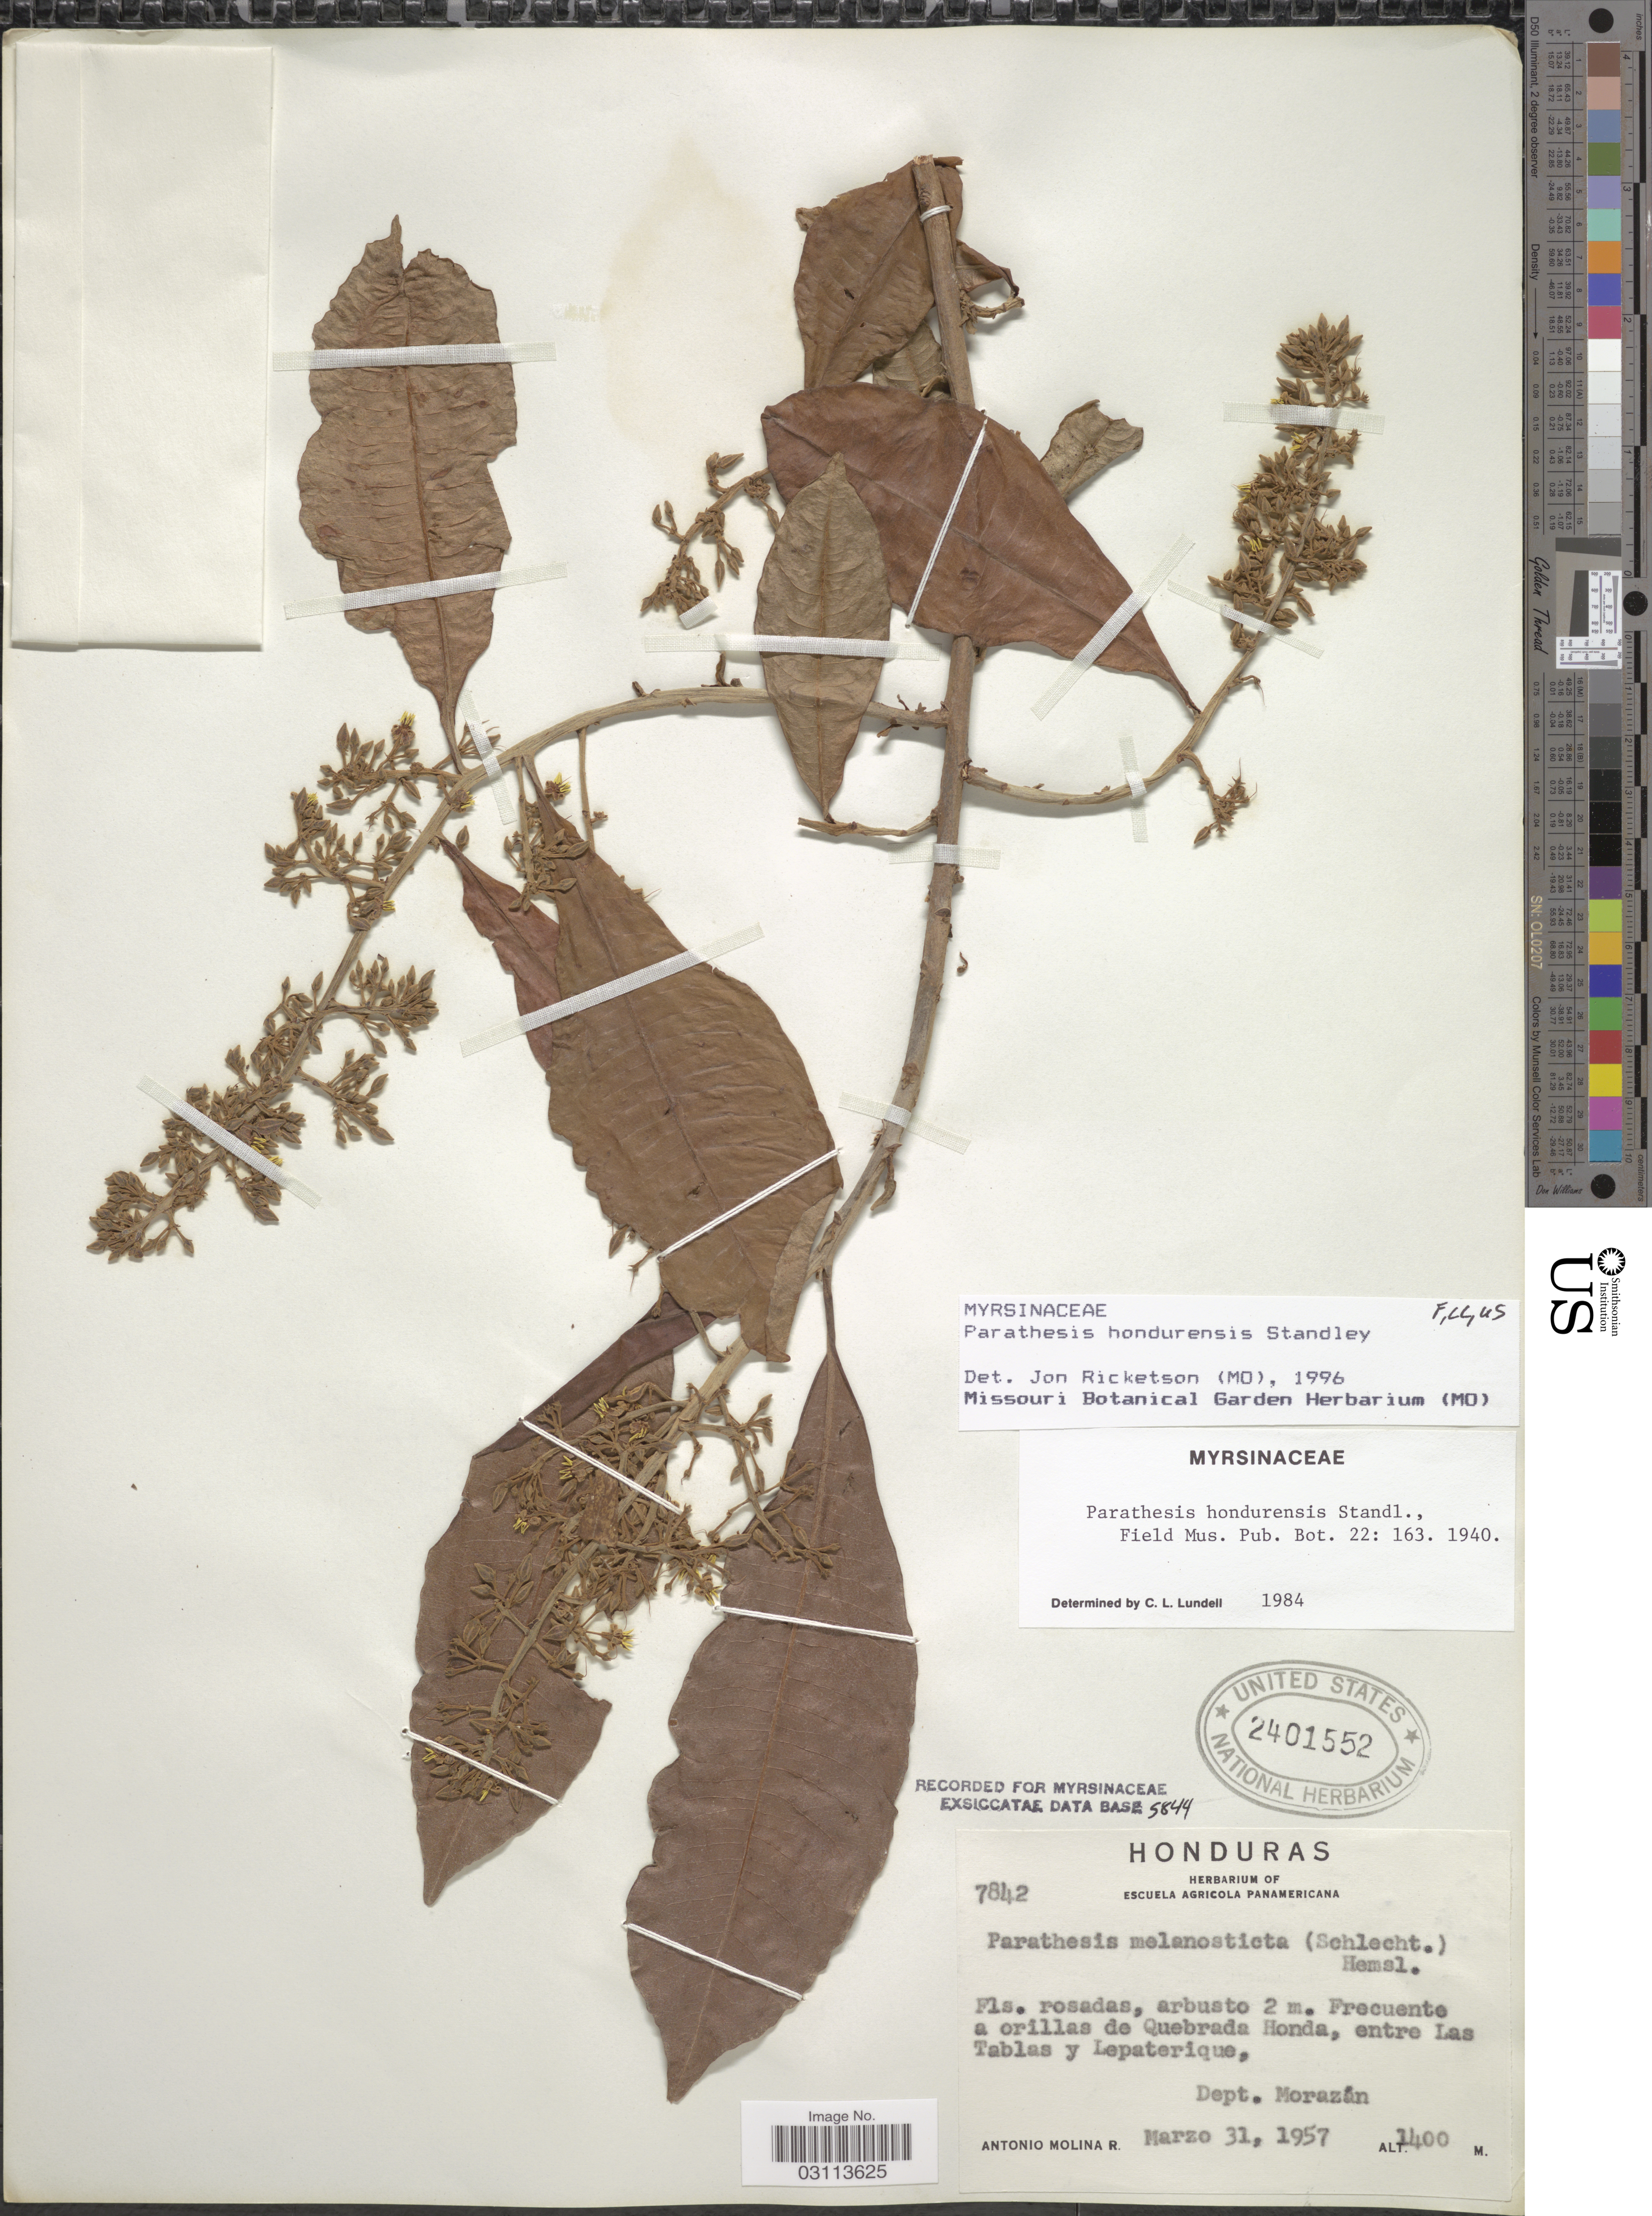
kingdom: Plantae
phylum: Tracheophyta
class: Magnoliopsida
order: Ericales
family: Primulaceae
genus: Parathesis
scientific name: Parathesis hondurensis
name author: Standl.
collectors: A. Molina R.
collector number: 7842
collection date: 1957-03-31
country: Honduras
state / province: Fco. Morazán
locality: Frecuente a orillas de Quebrada Honda, entre Las Tablas y Lepaterique, Dept. Morazán.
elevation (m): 1400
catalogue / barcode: US 2401552